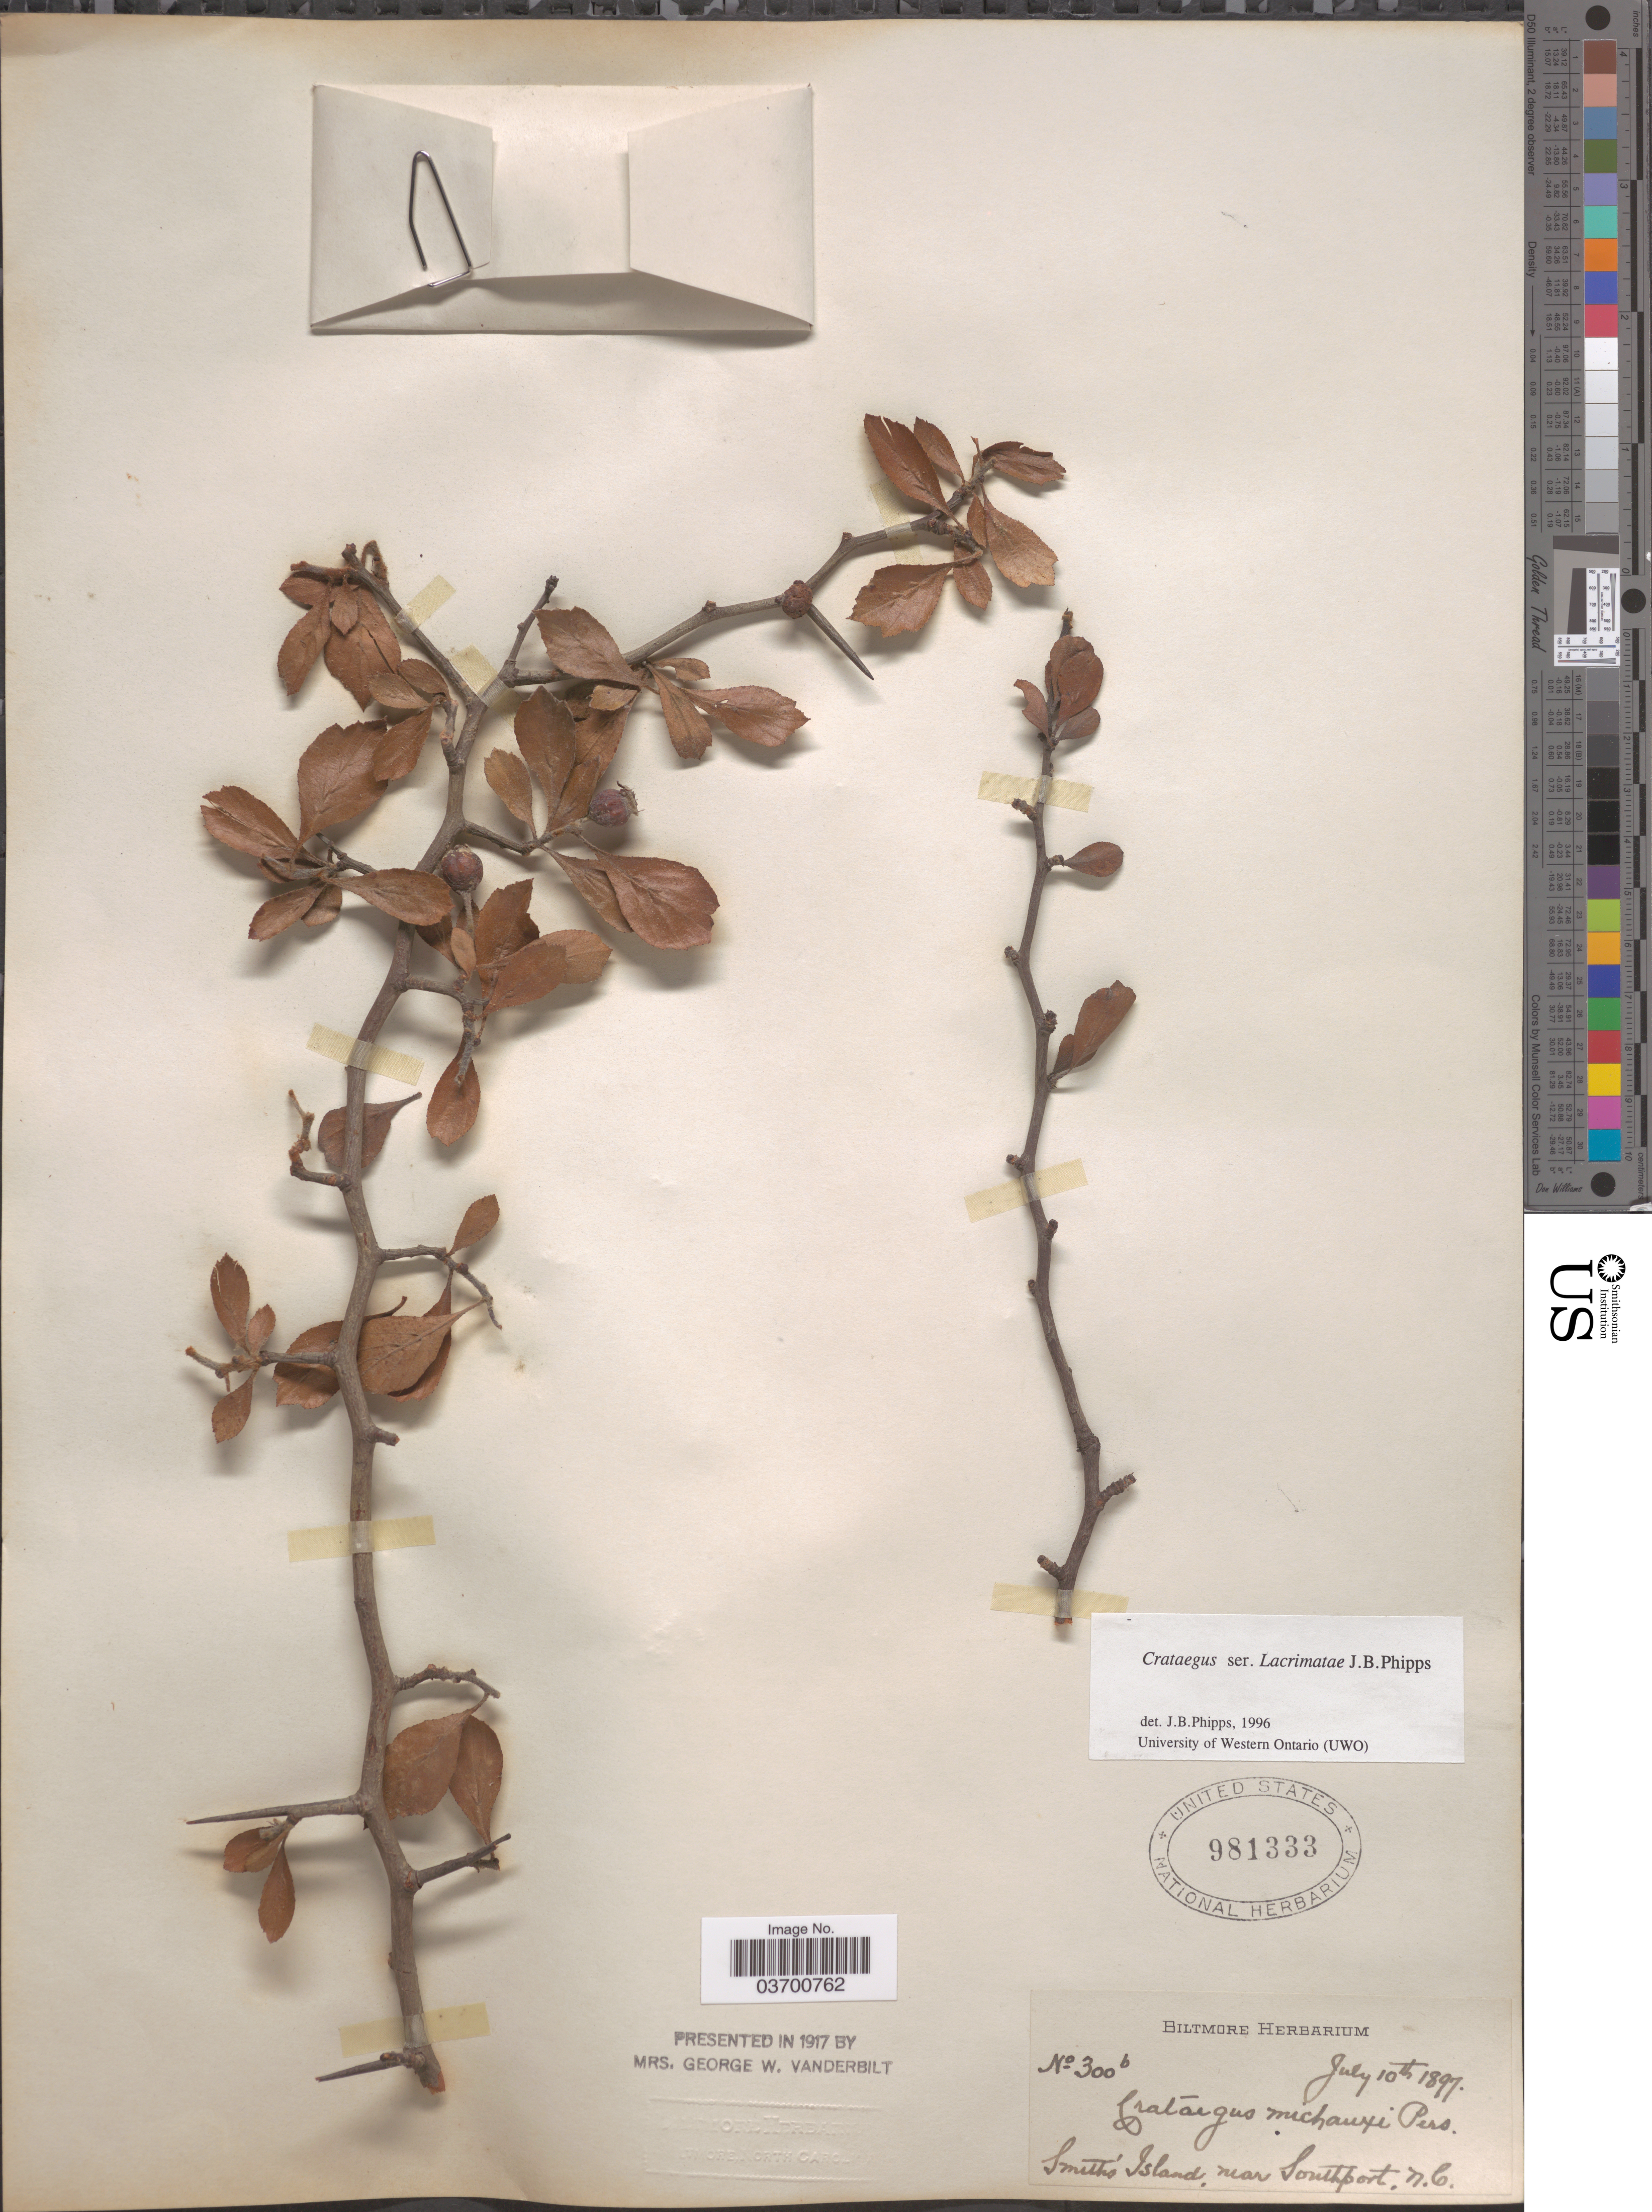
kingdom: Plantae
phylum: Tracheophyta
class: Magnoliopsida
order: Rosales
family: Rosaceae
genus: Crataegus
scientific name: Crataegus michauxii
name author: Pers.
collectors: ex herb. Biltmore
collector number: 300b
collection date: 1897-07-10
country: United States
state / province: North Carolina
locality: Smith's Island, near Southport.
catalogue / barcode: US 981333